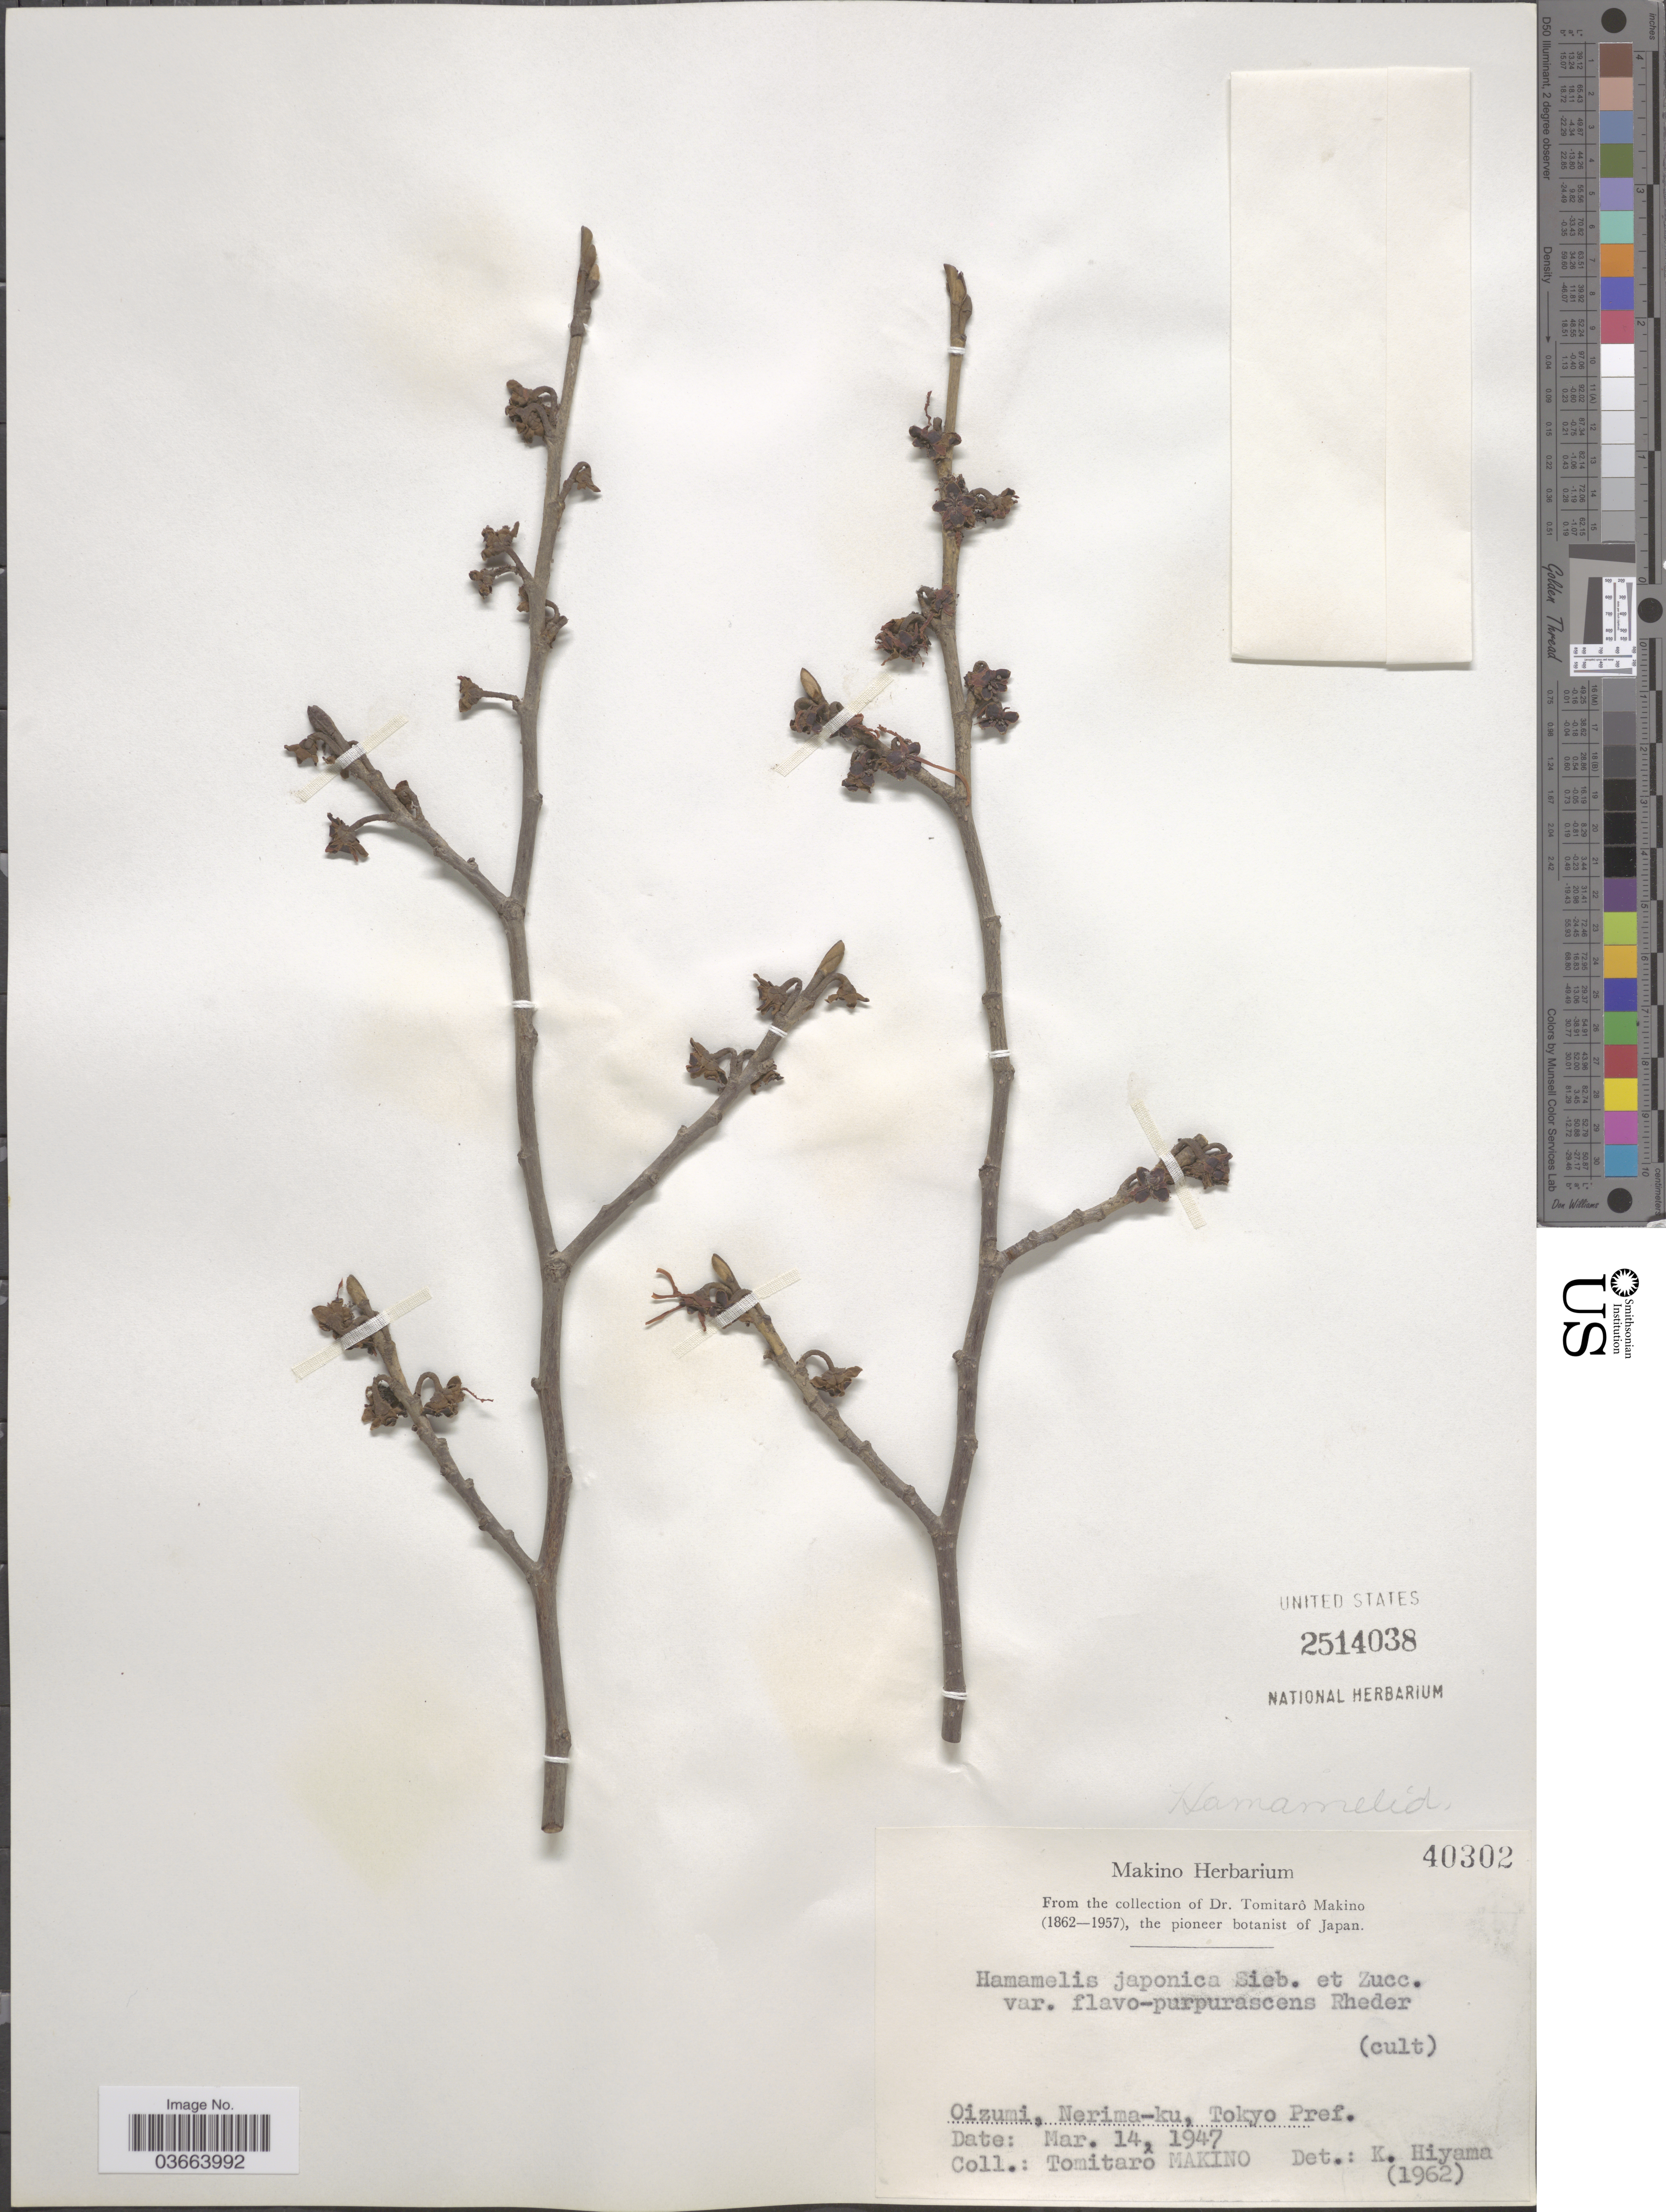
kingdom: Plantae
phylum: Tracheophyta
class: Magnoliopsida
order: Saxifragales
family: Hamamelidaceae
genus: Hamamelis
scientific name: Hamamelis japonica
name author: Siebold & Zucc.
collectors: T. Makino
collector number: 40302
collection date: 1947-03-14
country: Japan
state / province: Tokyo, Federal City of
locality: Oizumi, Nerima-ku, Tokyo Pref.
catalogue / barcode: US 2514038